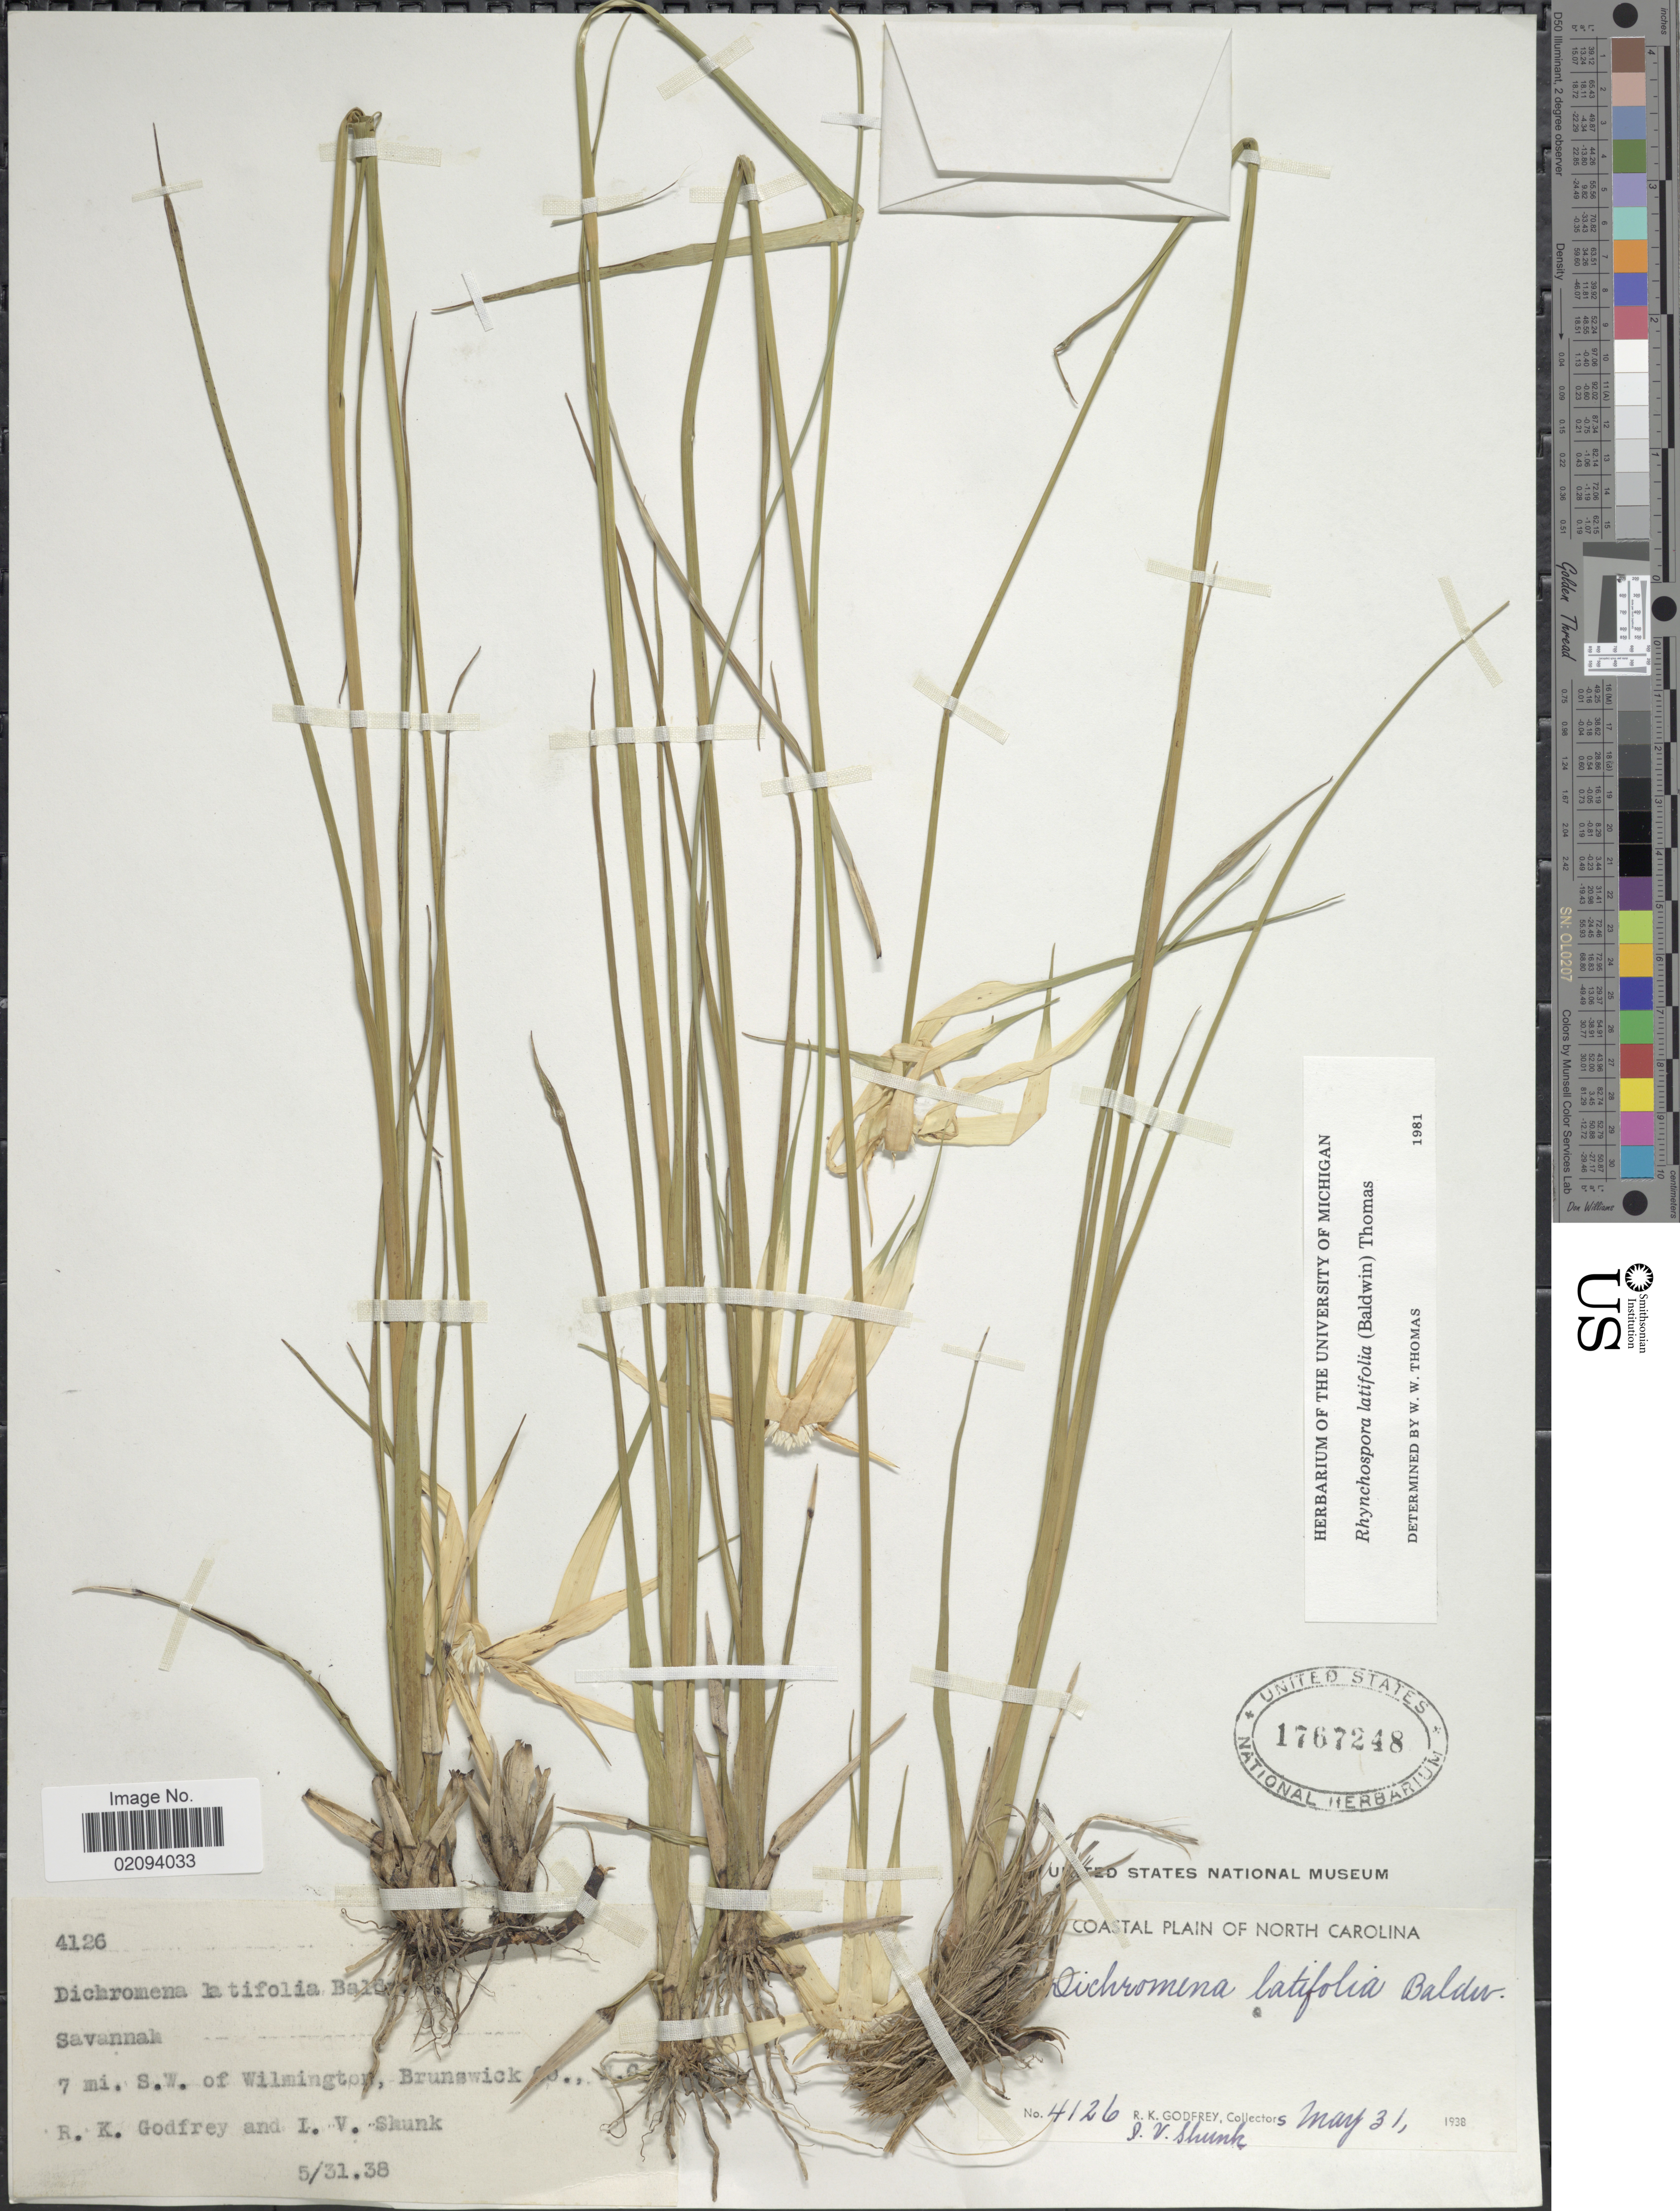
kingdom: Plantae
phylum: Tracheophyta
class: Liliopsida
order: Poales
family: Cyperaceae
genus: Rhynchospora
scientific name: Rhynchospora latifolia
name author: (Baldwin ex Elliott) W.W. Thomas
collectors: R. K. Godfrey & I. Shunk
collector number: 4126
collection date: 1938-05-31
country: United States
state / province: North Carolina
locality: Coastal Plain of North Carolina. 7 mi. S.W. of Wilmington, Brunswick Co.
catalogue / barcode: US 1767248